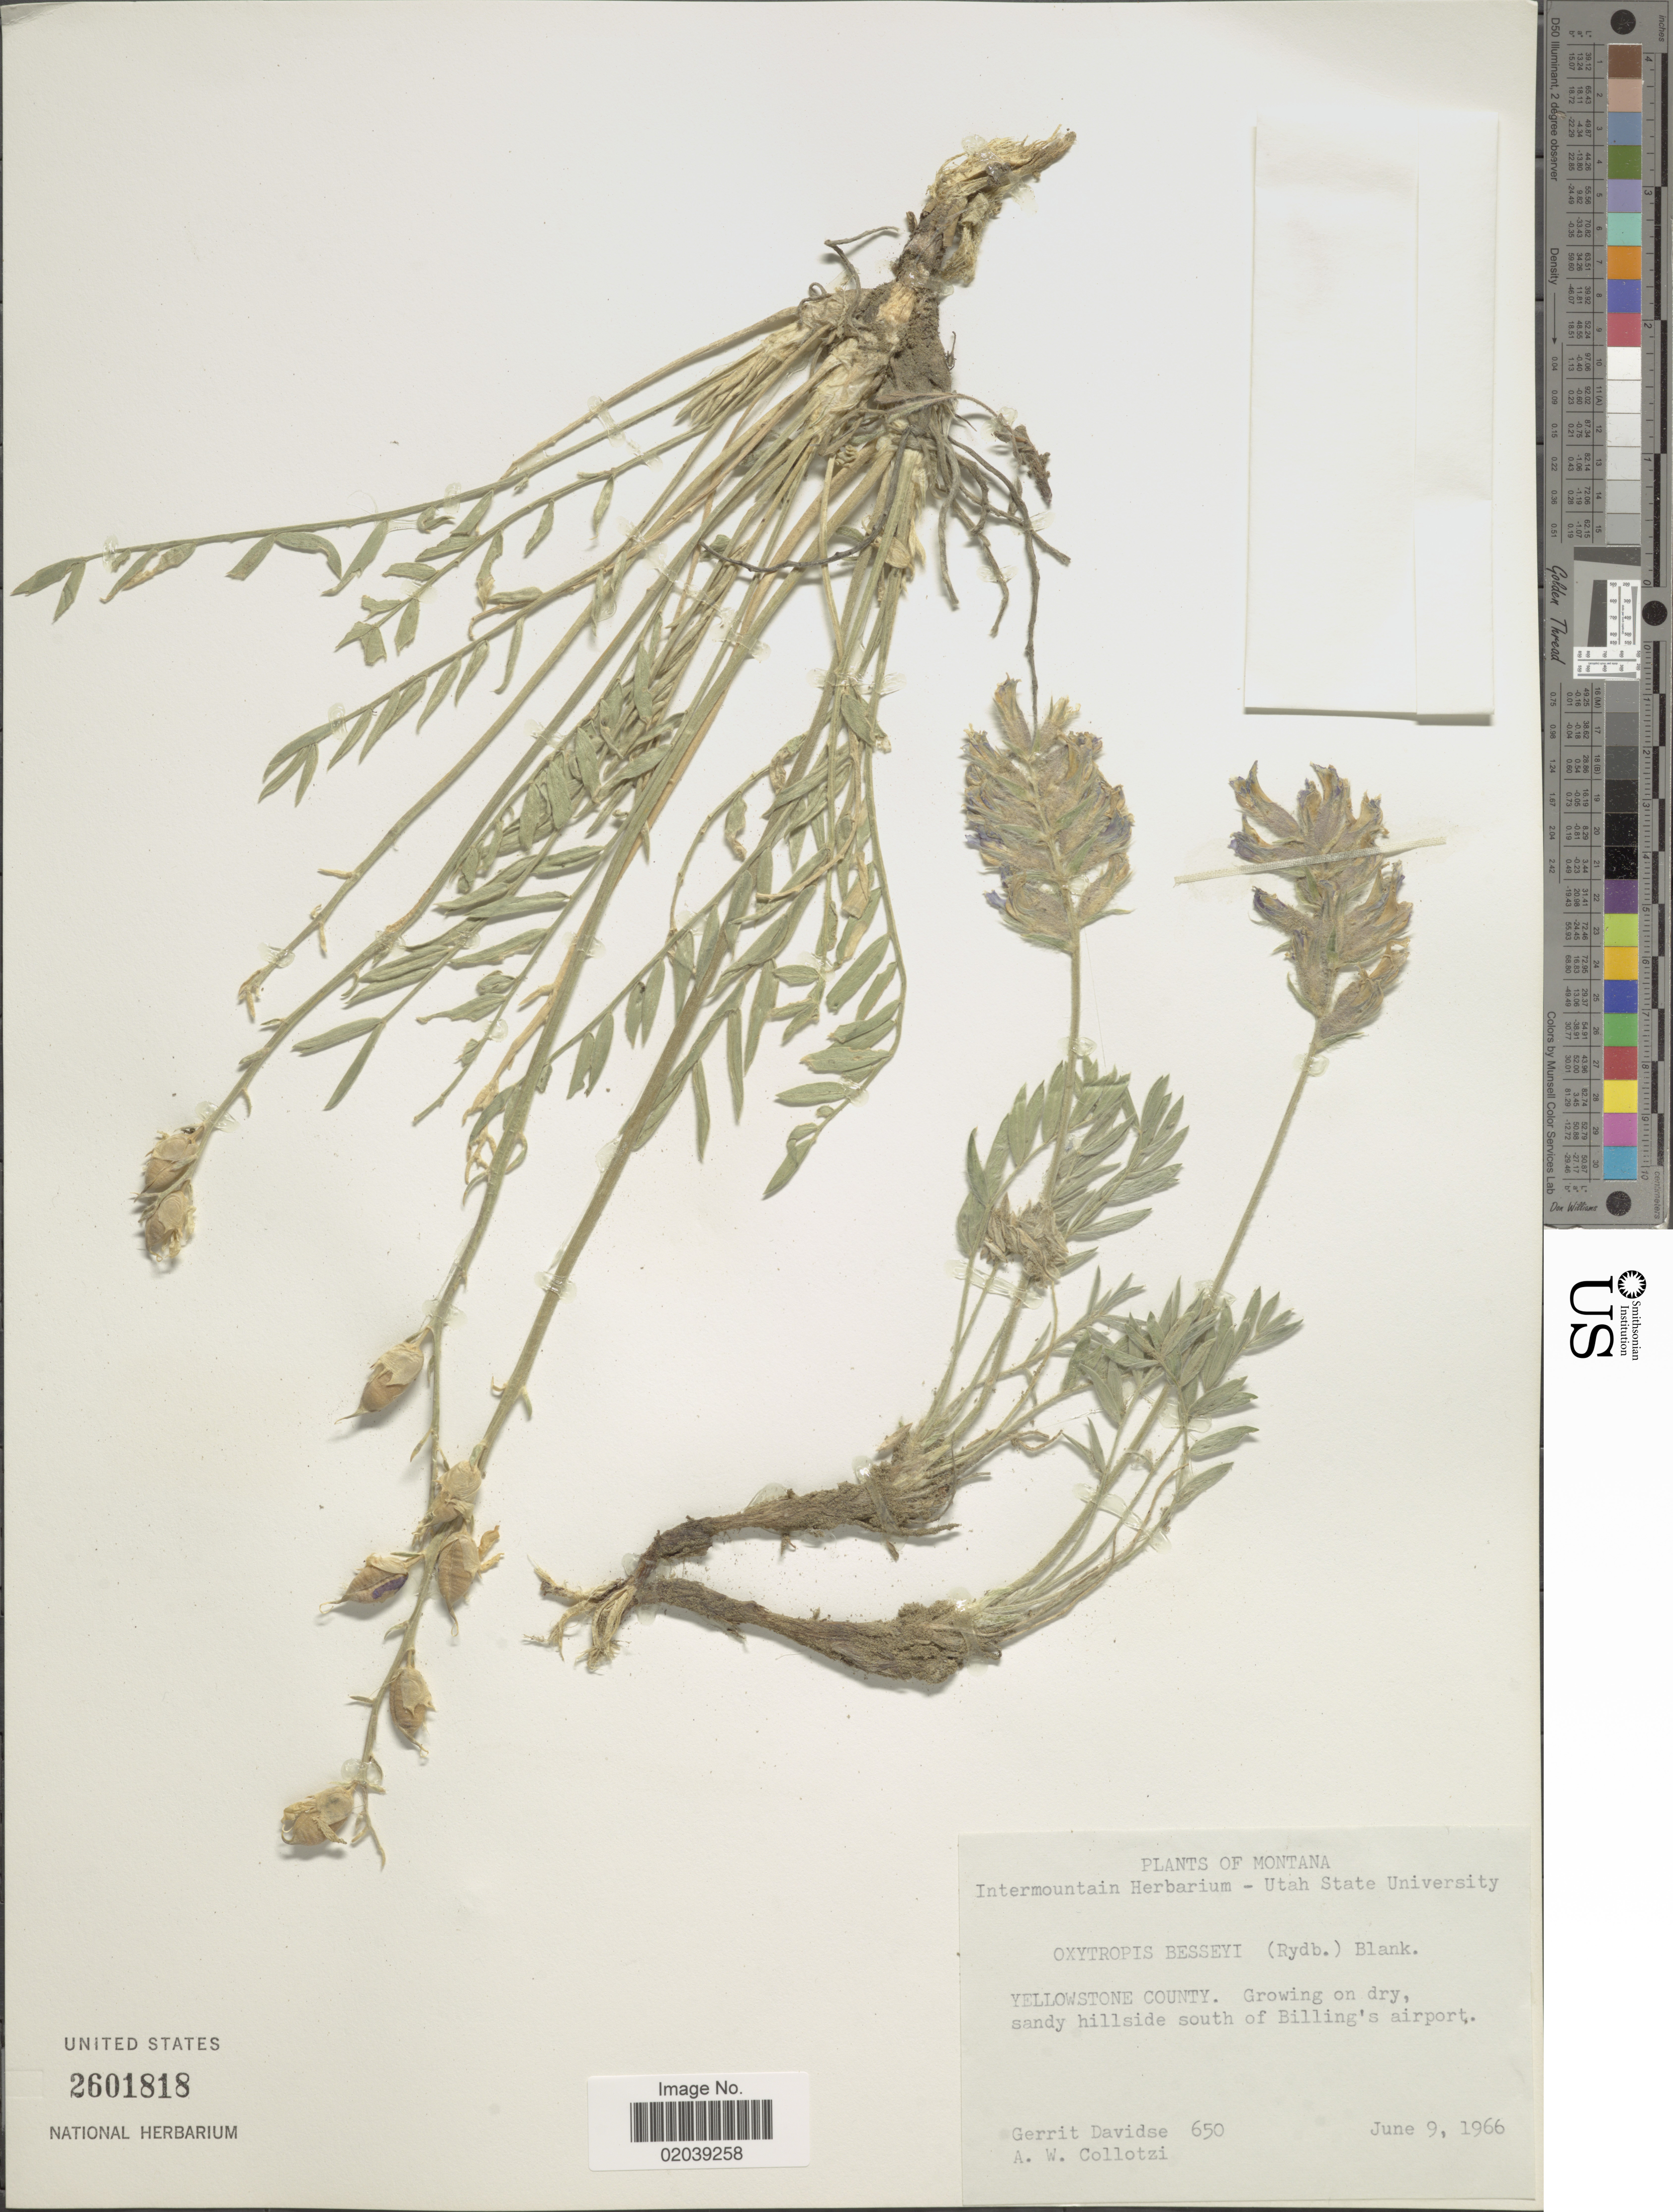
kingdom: Plantae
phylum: Tracheophyta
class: Magnoliopsida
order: Fabales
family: Fabaceae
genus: Oxytropis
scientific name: Oxytropis besseyi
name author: (Rydb.) Blank.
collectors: G. Davidse & A. W. Collotzi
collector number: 650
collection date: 1966-06-09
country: United States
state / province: Montana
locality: Yellowstone County. Growing on dry, sandy hillside south of Billing's airport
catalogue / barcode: US 2601818